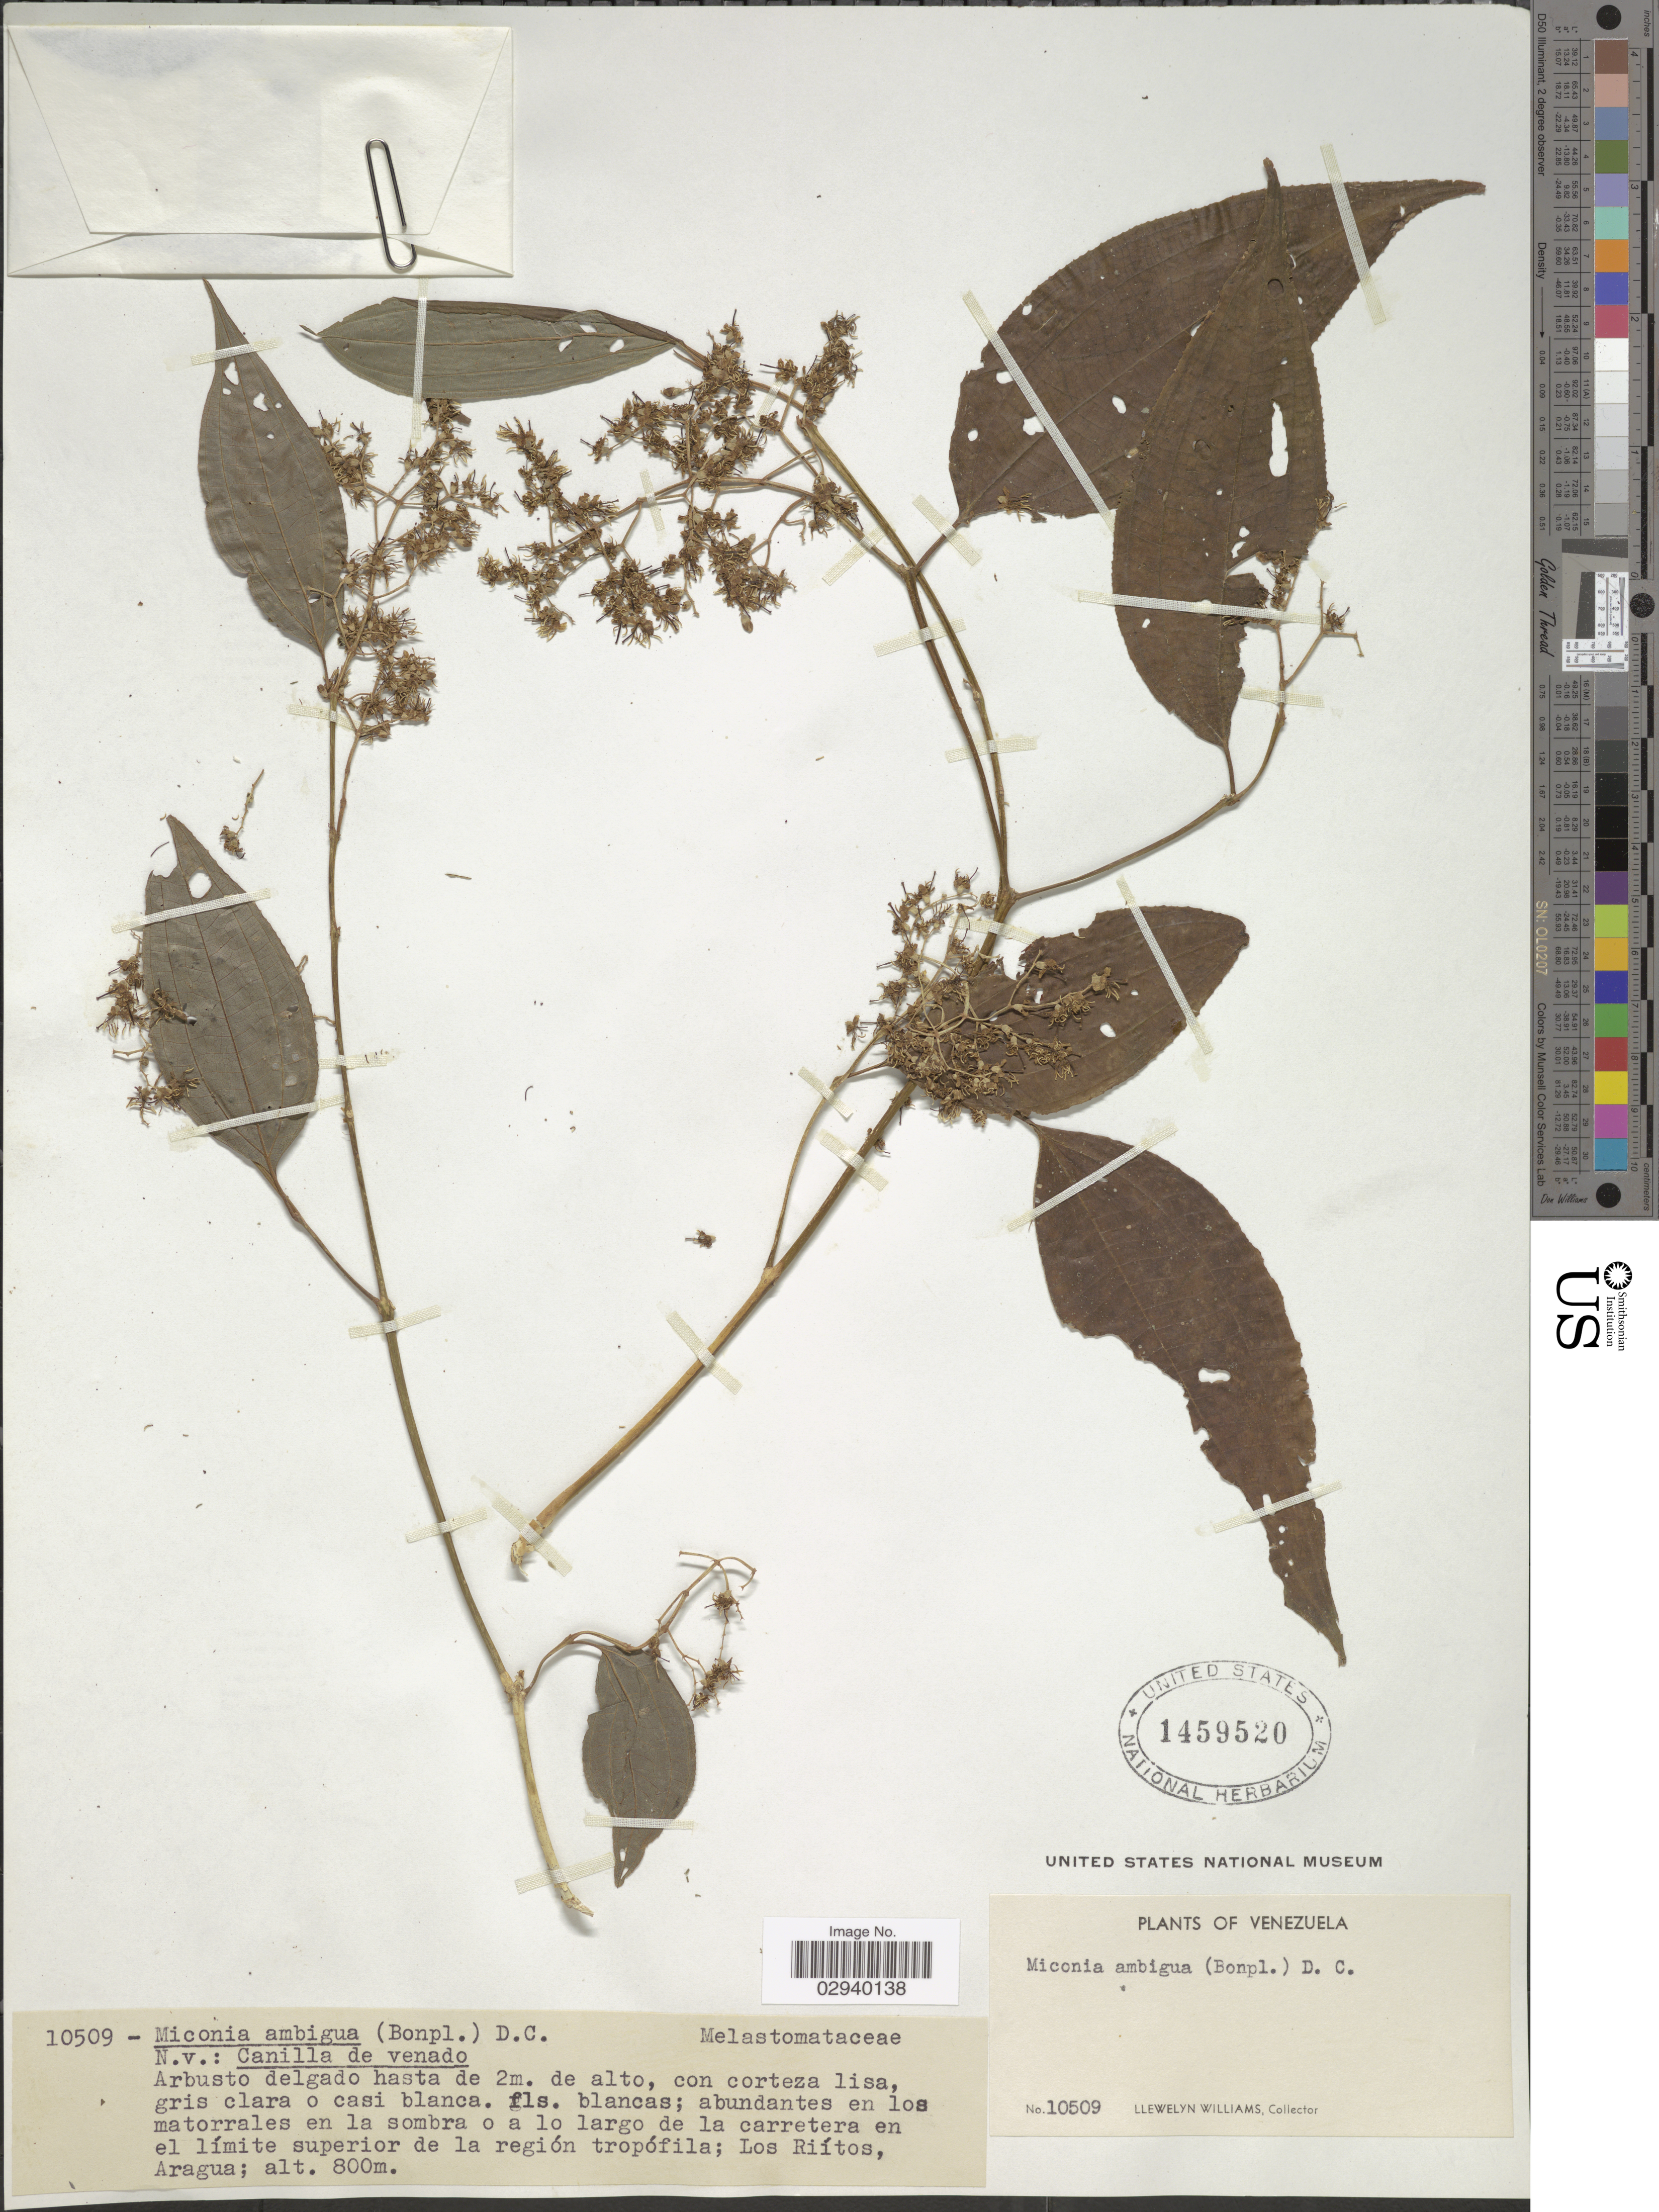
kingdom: Plantae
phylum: Tracheophyta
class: Magnoliopsida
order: Myrtales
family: Melastomataceae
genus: Miconia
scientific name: Miconia laevigata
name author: (L.) D. Don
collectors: Ll. Williams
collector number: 10509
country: Venezuela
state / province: Aragua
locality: Los Riítos.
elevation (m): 800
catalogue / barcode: US 1459520